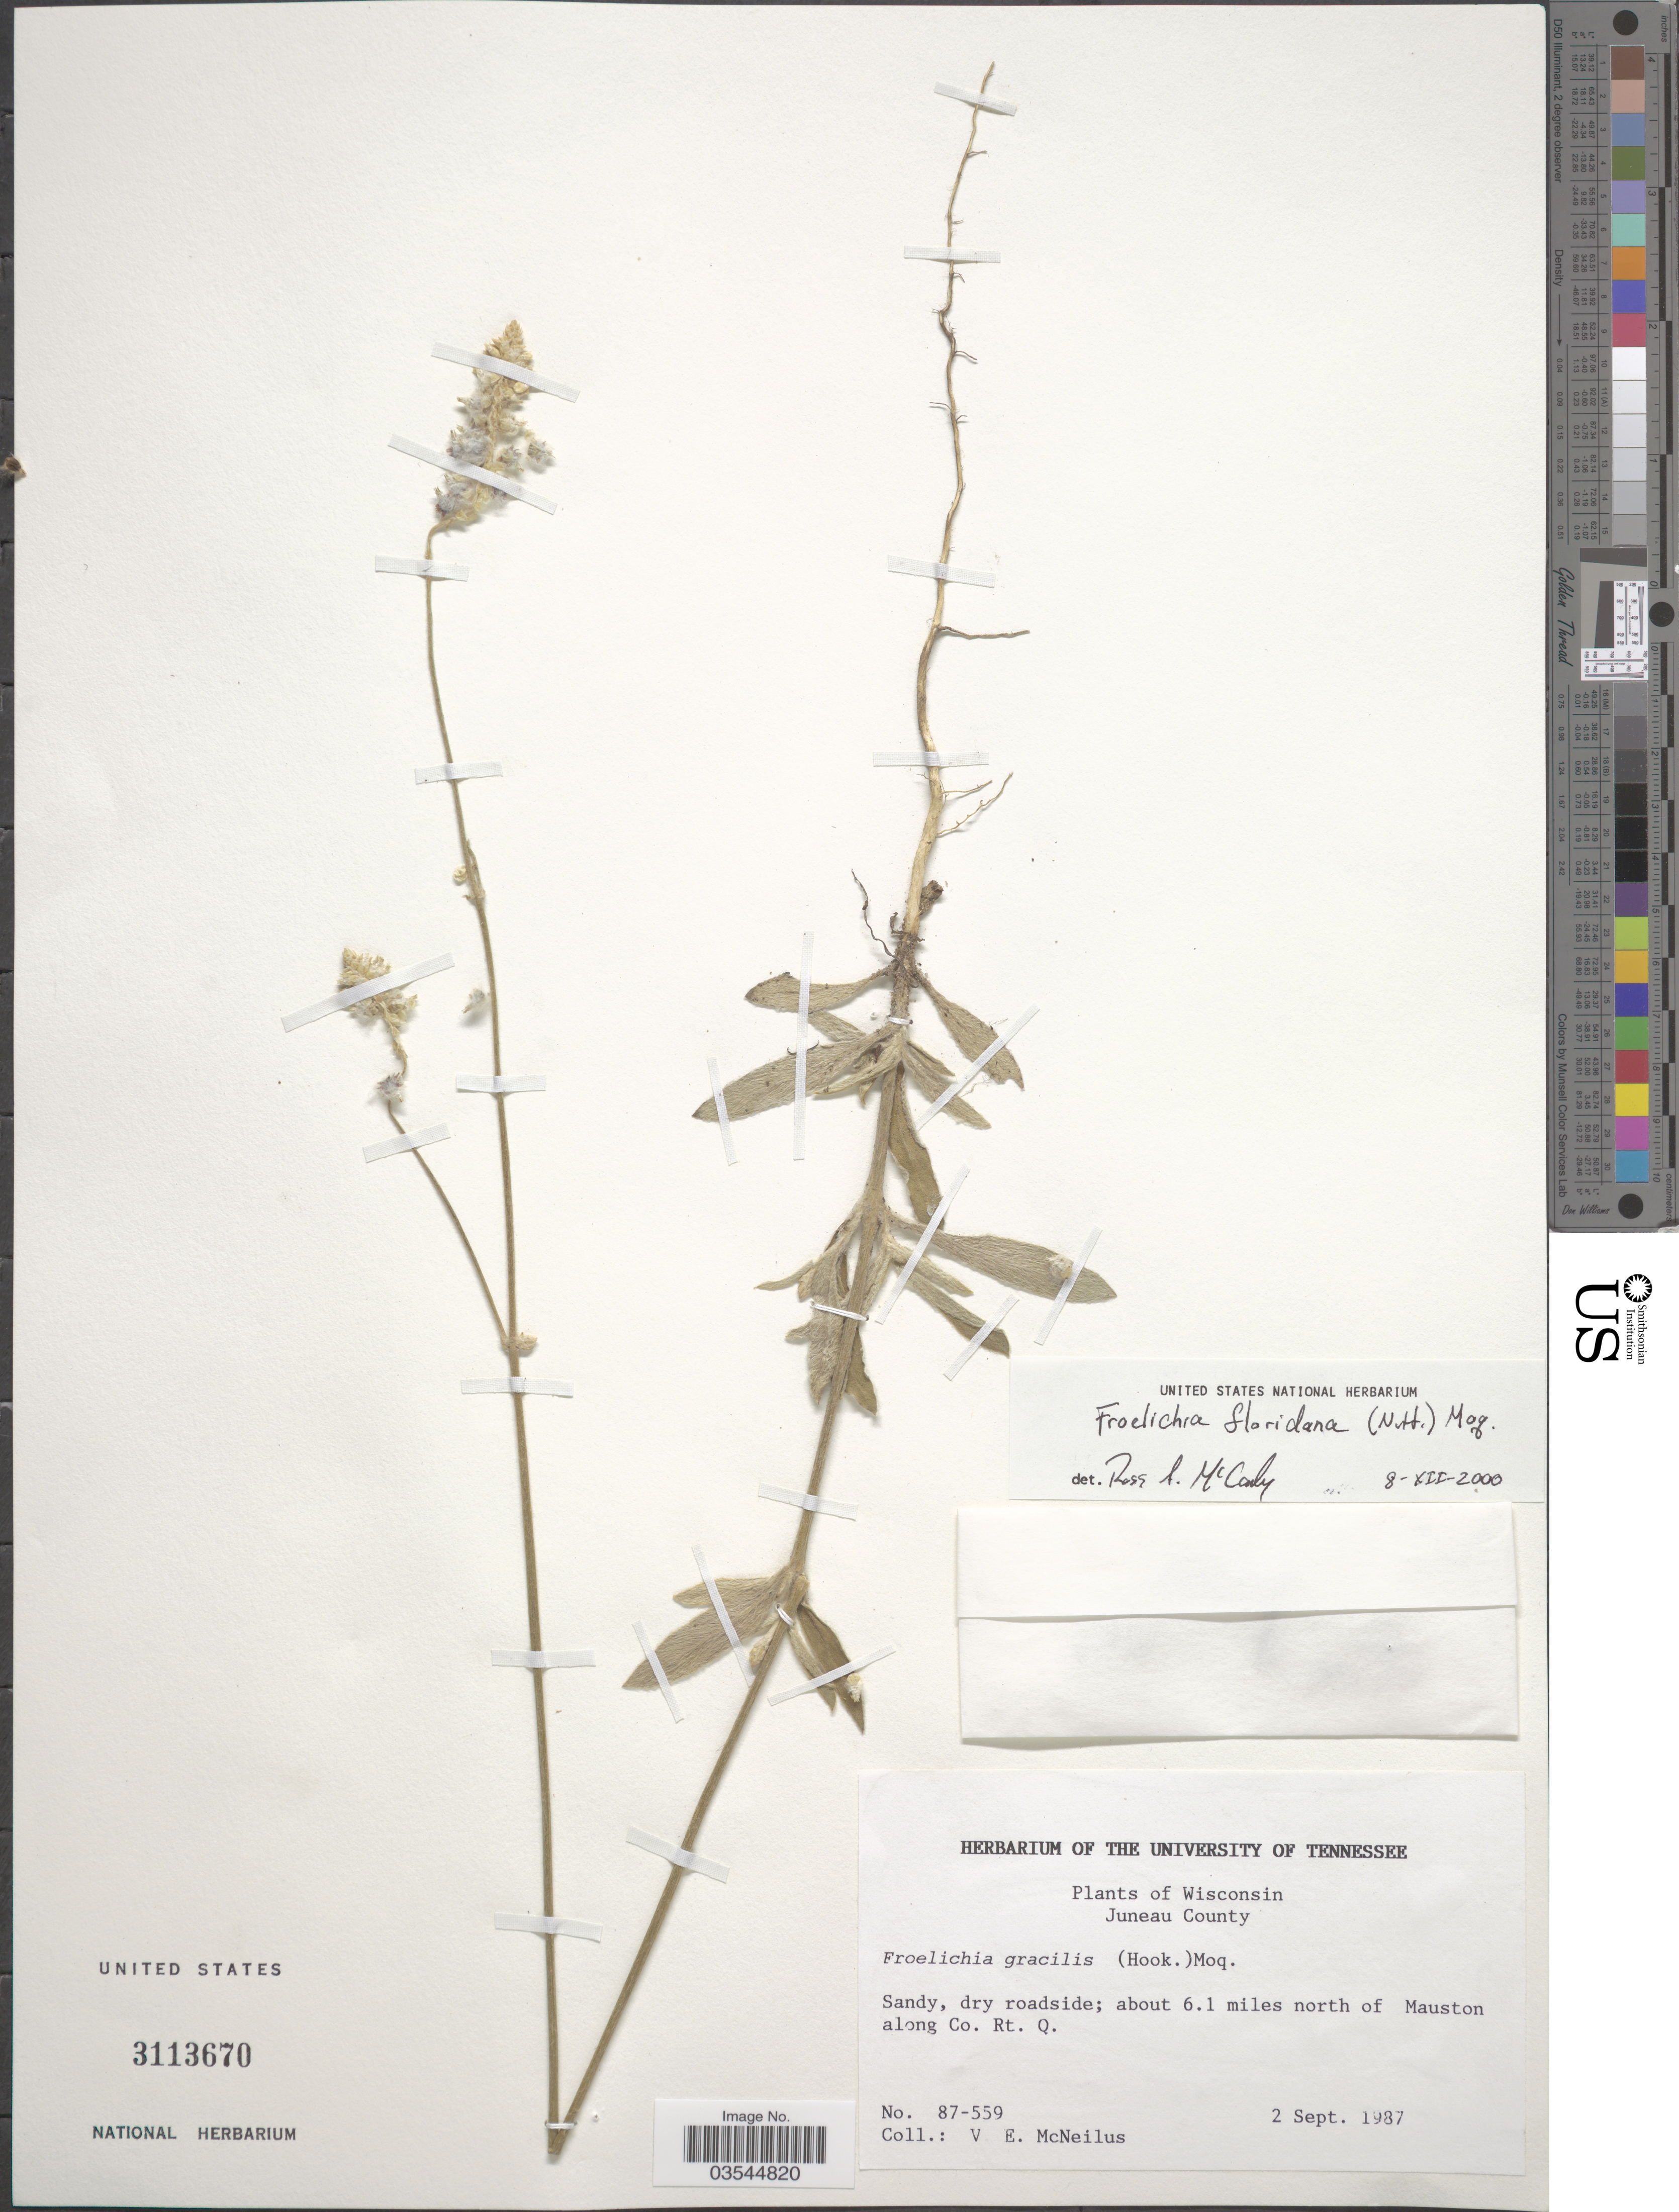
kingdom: Plantae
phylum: Tracheophyta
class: Magnoliopsida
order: Caryophyllales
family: Amaranthaceae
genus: Froelichia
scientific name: Froelichia floridana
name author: (Nutt.) Moq.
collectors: V. Mcneilus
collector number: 87-559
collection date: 1987-09-02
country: United States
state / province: Wisconsin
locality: Juneau County. About 6.1 miles north of Mauston along Co. Rt. Q.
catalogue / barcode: US 3113670